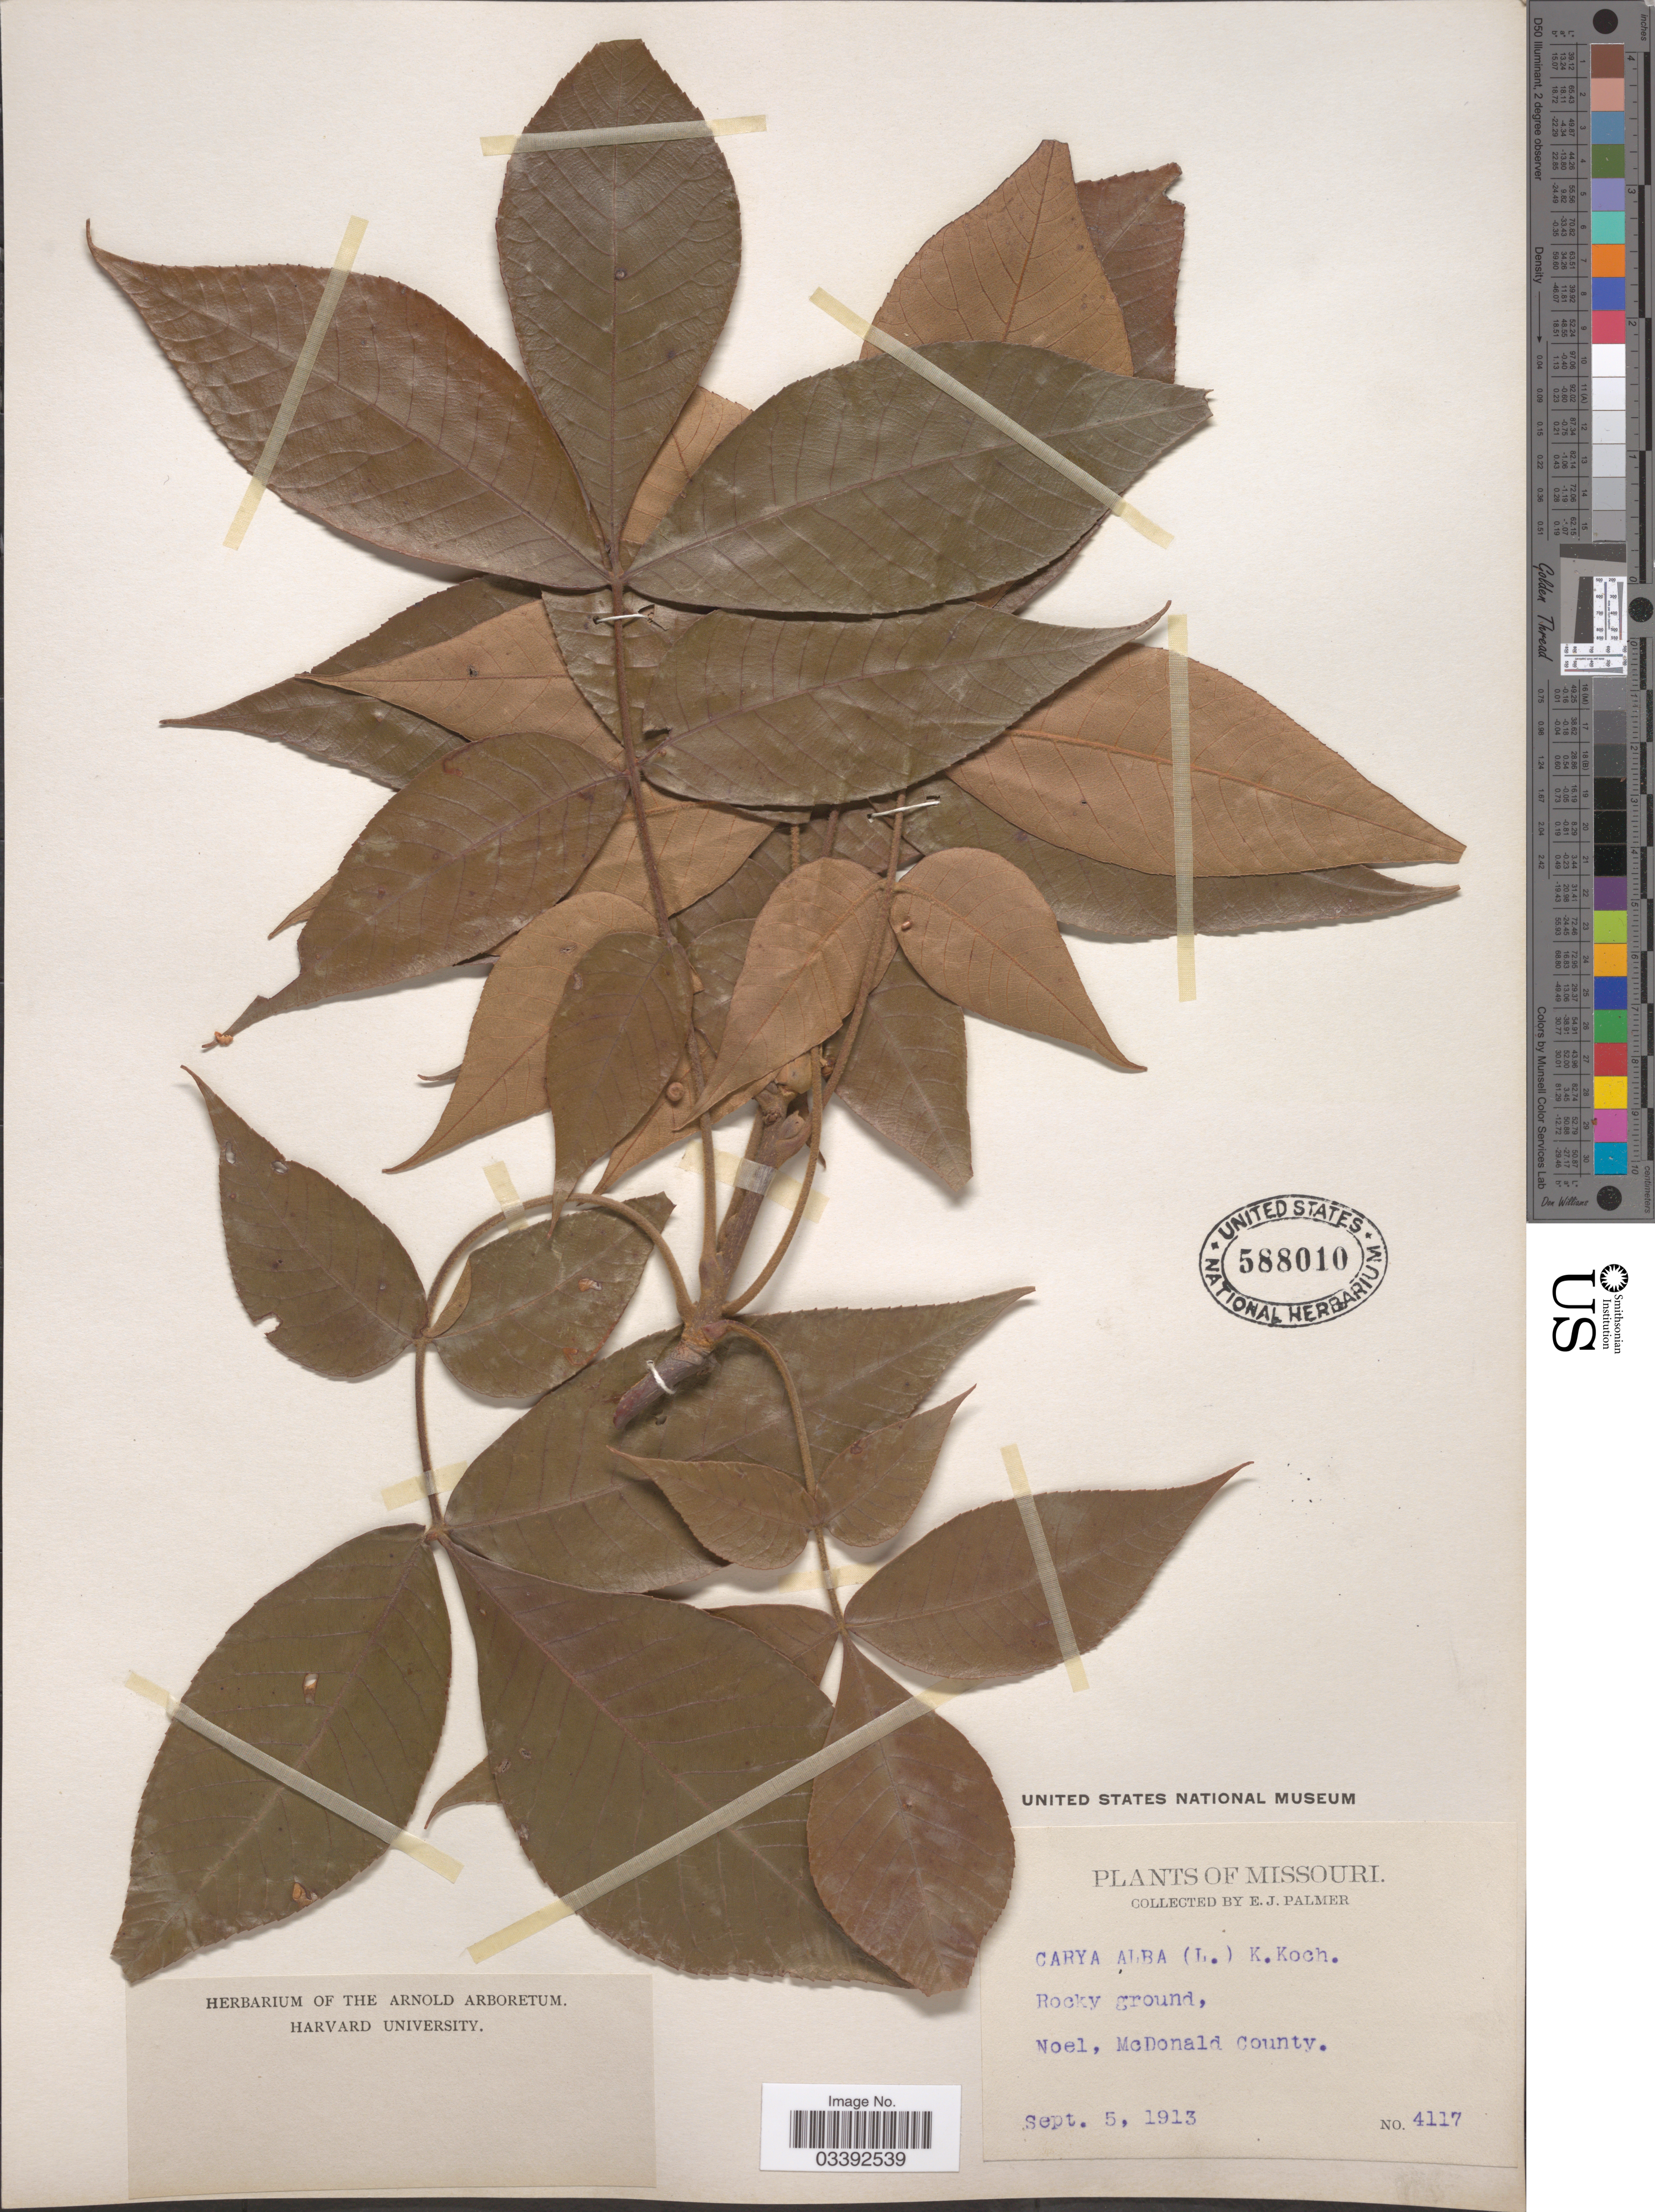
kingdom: Plantae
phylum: Tracheophyta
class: Magnoliopsida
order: Fagales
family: Juglandaceae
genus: Carya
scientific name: Carya tomentosa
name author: (Lam.) Nutt.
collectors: E. J. Palmer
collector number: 4117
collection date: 1913-09-05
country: United States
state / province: Missouri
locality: Noel, McDonald County.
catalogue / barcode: US 588010